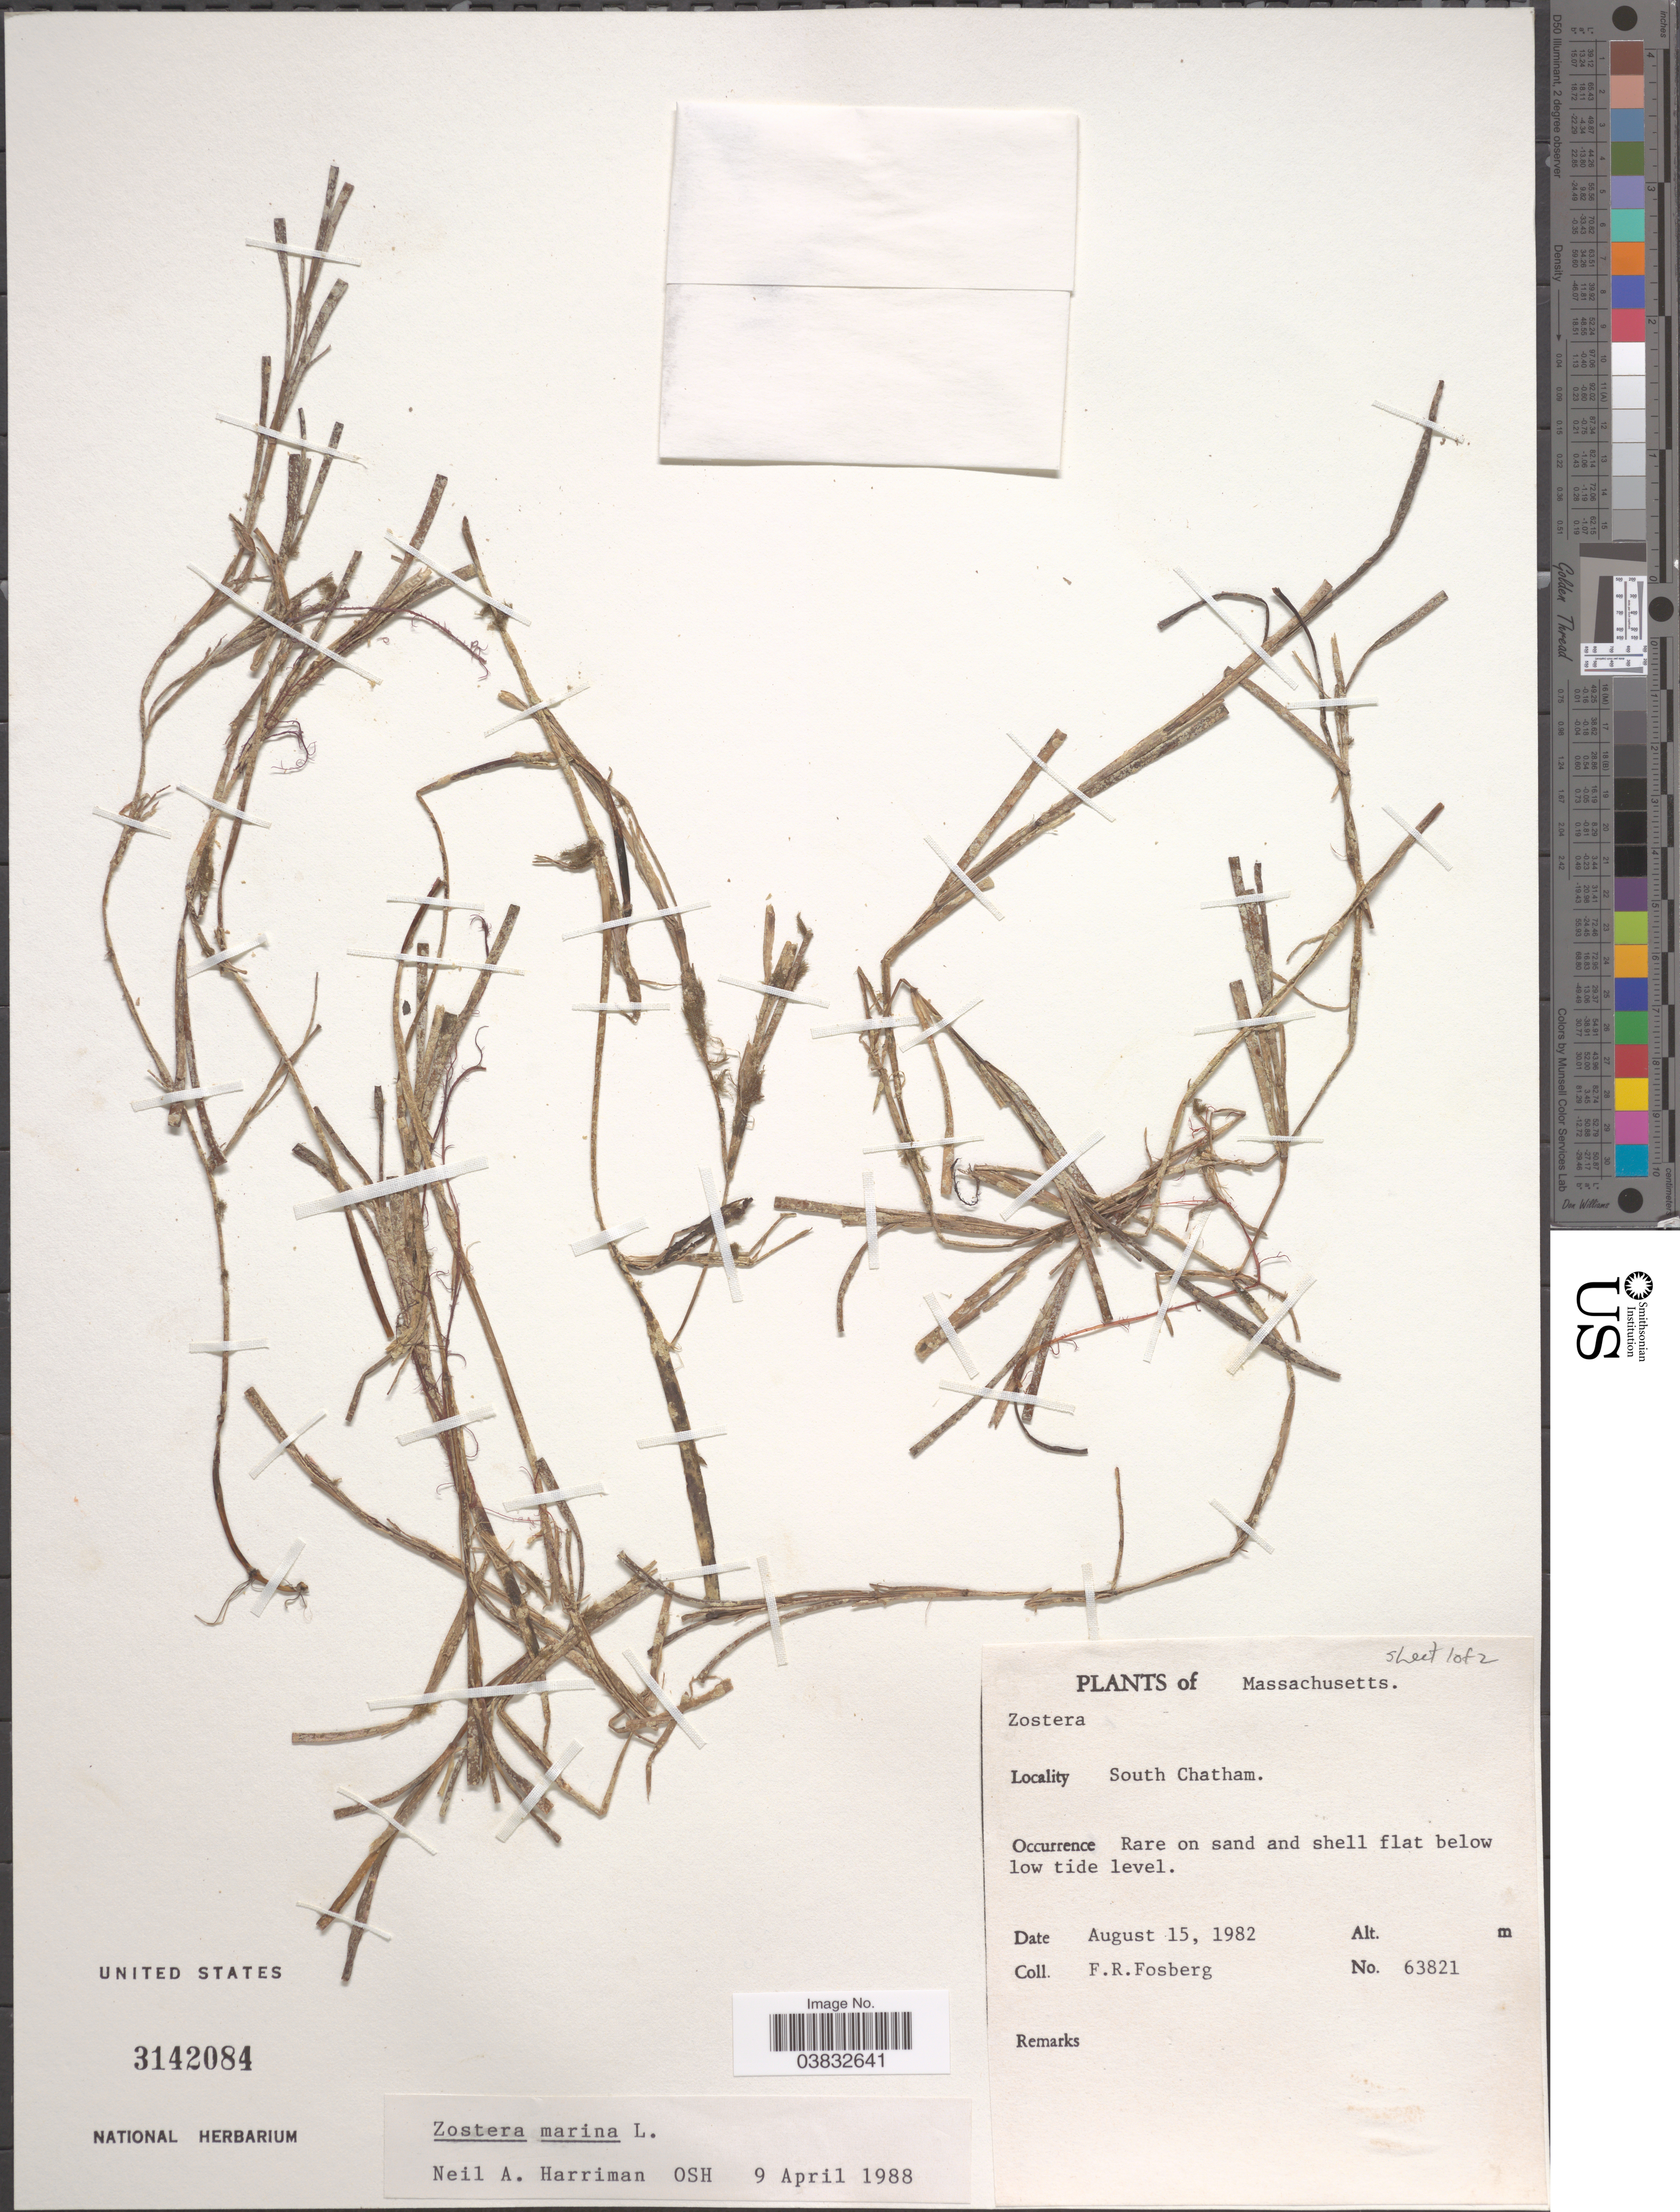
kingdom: Plantae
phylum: Tracheophyta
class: Liliopsida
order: Alismatales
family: Zosteraceae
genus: Zostera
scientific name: Zostera marina var. typica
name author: L.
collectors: F. R. Fosberg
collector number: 63821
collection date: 1982-08-15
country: United States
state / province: Massachusetts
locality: South Chatham.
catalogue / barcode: US 3142084